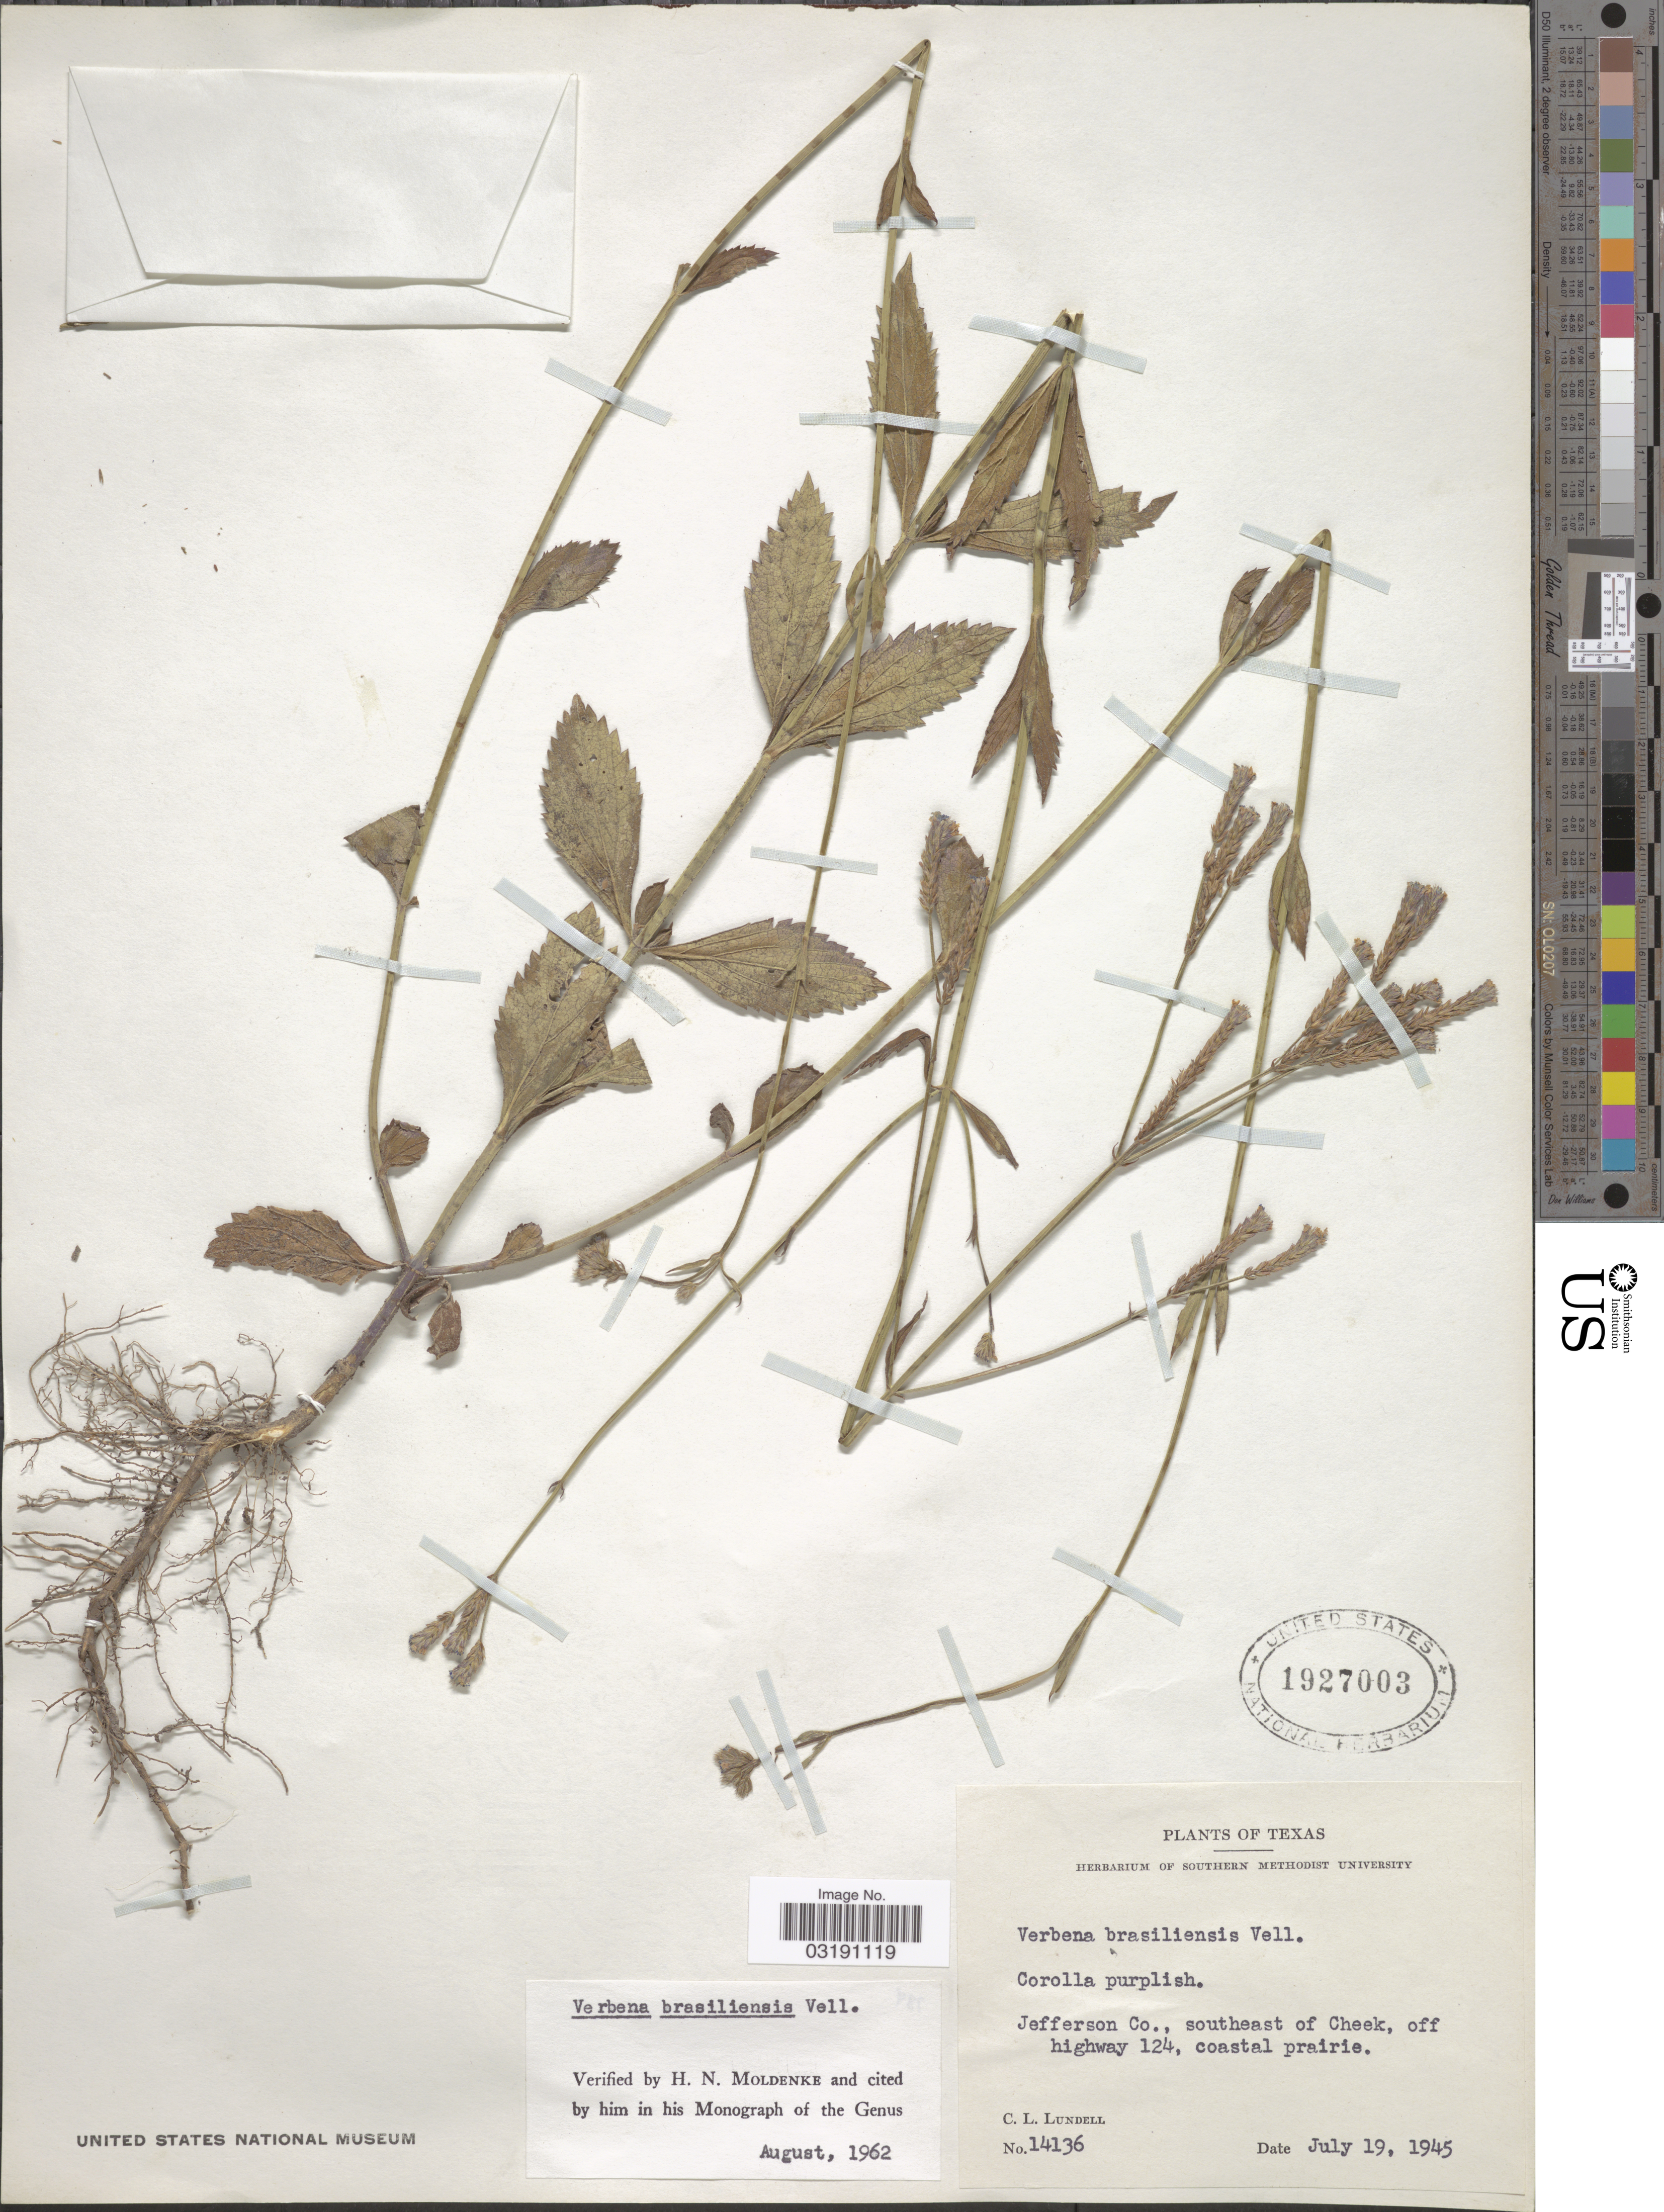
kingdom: Plantae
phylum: Tracheophyta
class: Magnoliopsida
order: Lamiales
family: Verbenaceae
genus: Verbena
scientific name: Verbena brasiliensis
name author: Vell.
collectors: C. L. Lundell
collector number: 14136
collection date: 1945-07-19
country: United States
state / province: Texas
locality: Jefferson Co., southeast of Cheek, off highway 124, coastal prairie.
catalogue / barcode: US 1927003